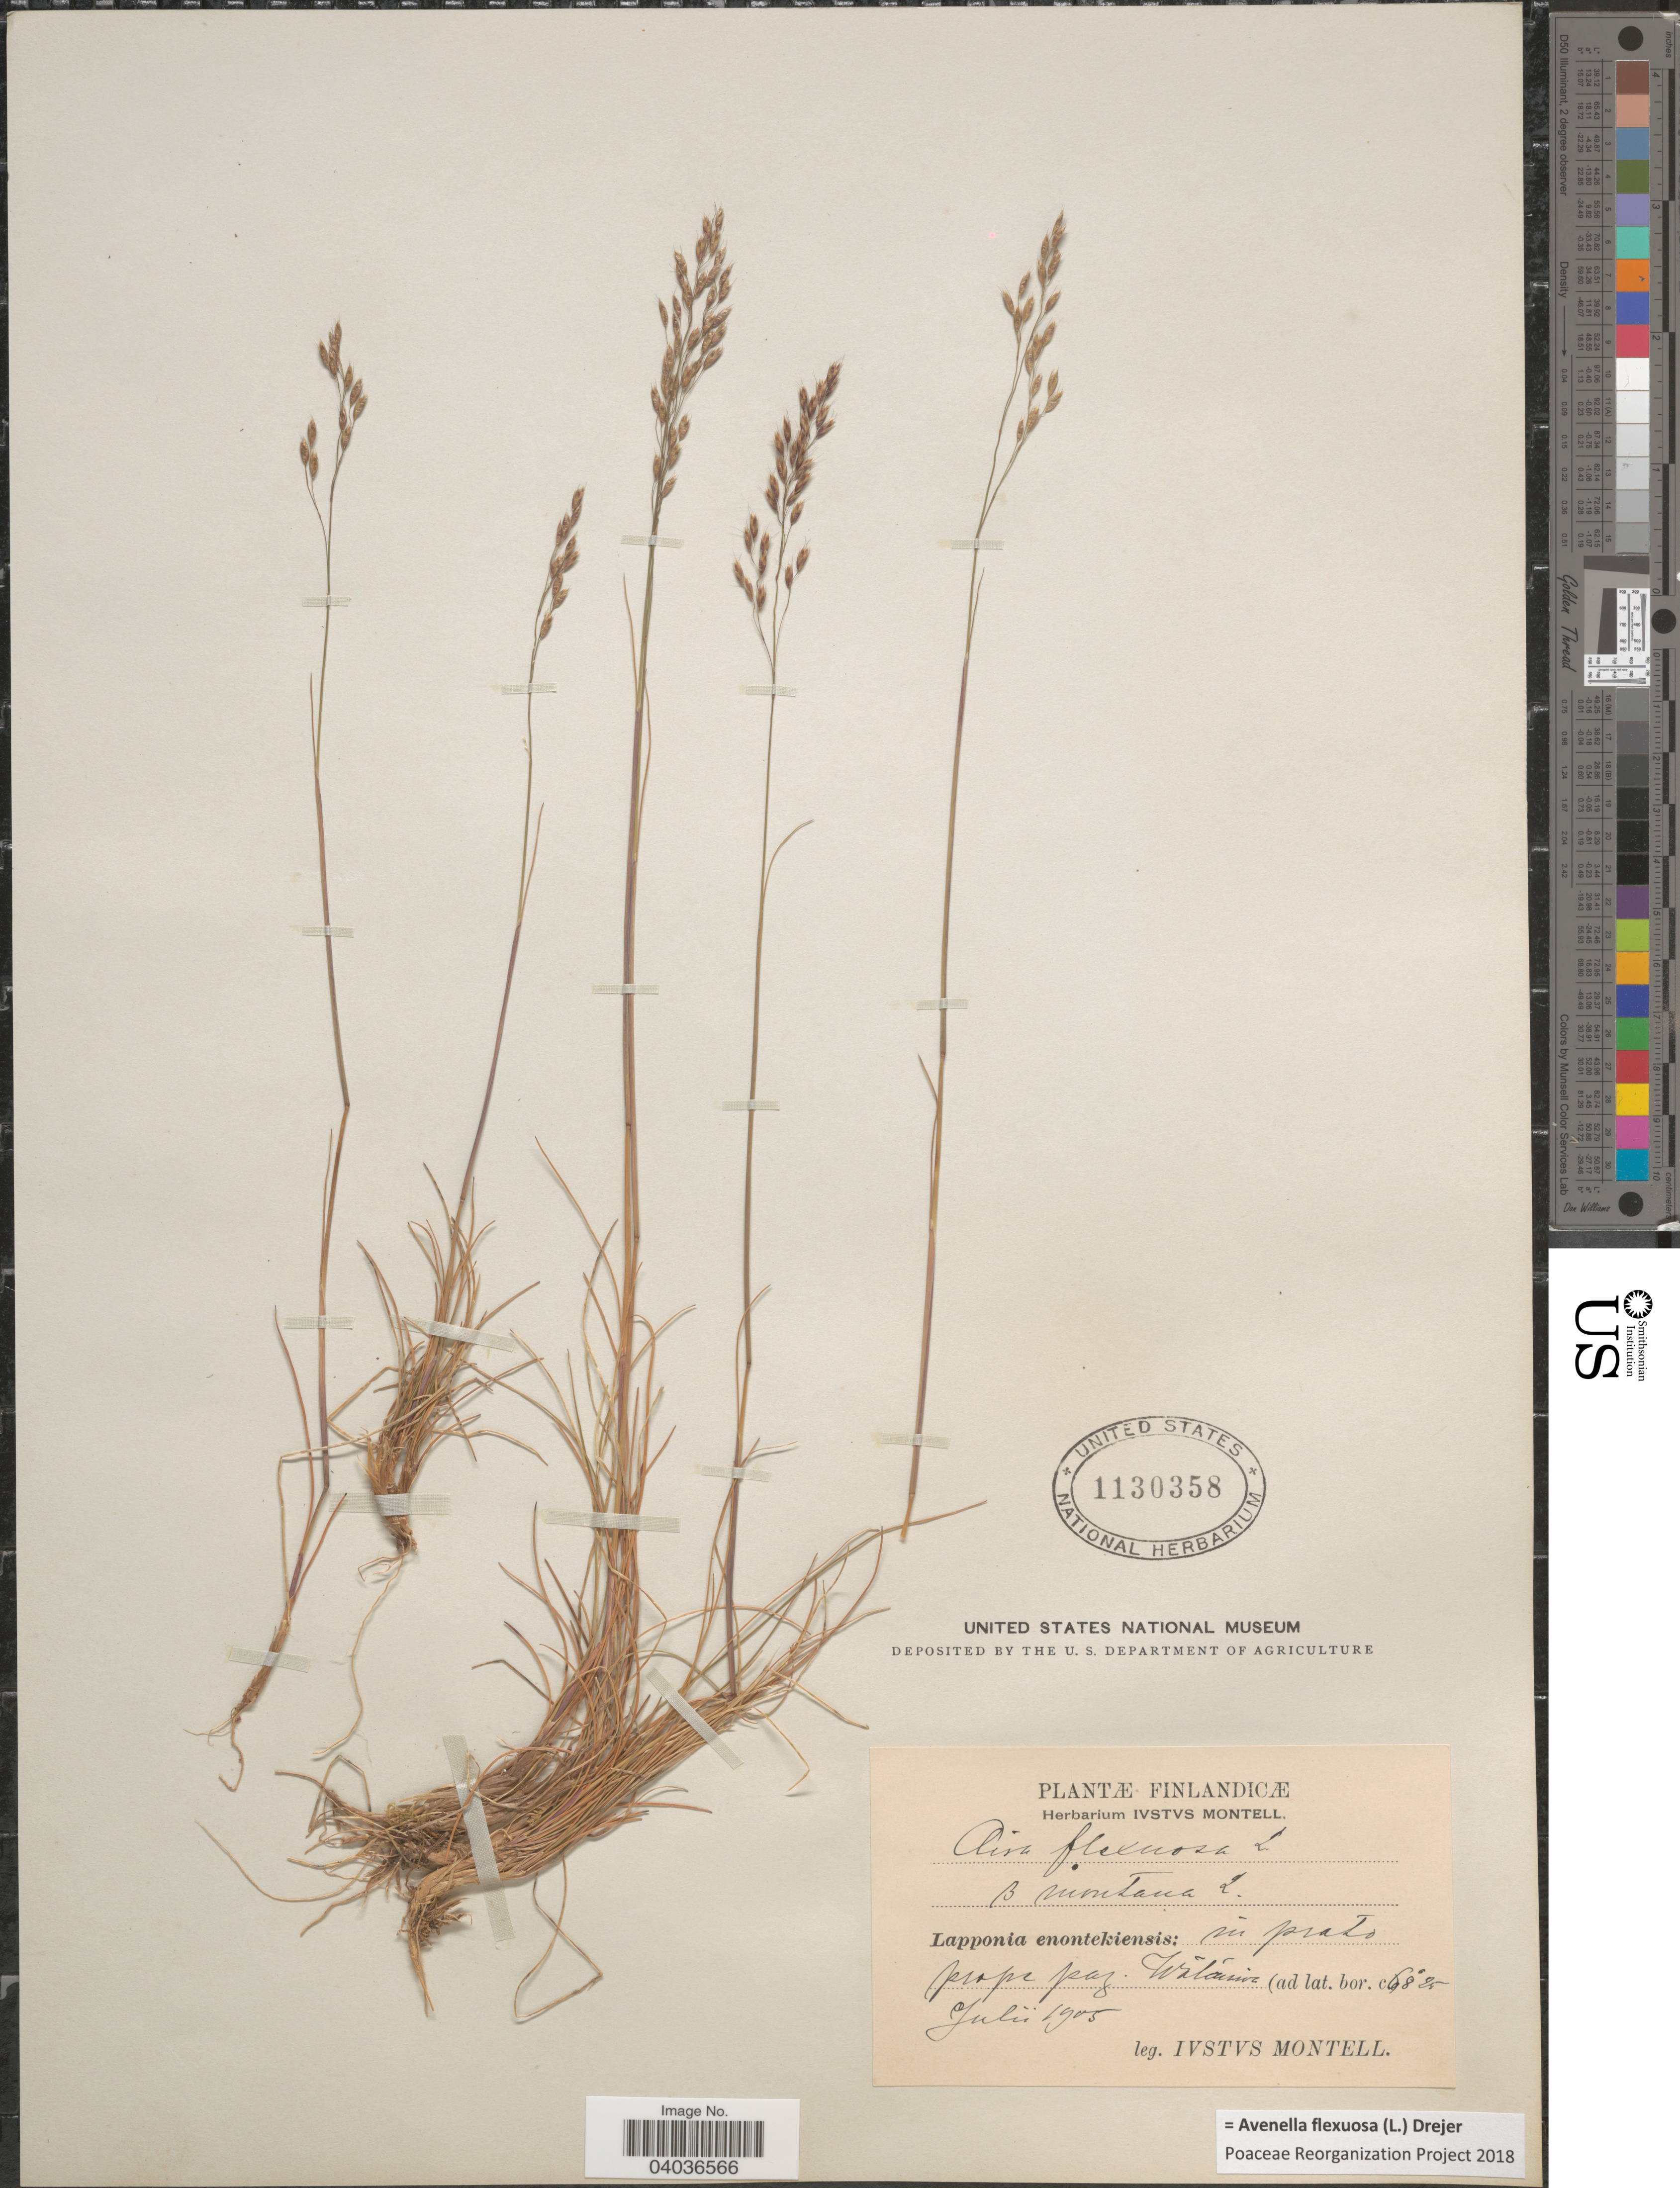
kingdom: Plantae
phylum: Tracheophyta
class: Liliopsida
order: Poales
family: Poaceae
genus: Avenella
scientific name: Avenella flexuosa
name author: (L.) Drejer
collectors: I. Montell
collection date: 1905-07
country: Finland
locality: Finlandicæ. Lapponia enontekiensis: in prato prope pag. Wãlãnir [interpreted].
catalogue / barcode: US 1130358